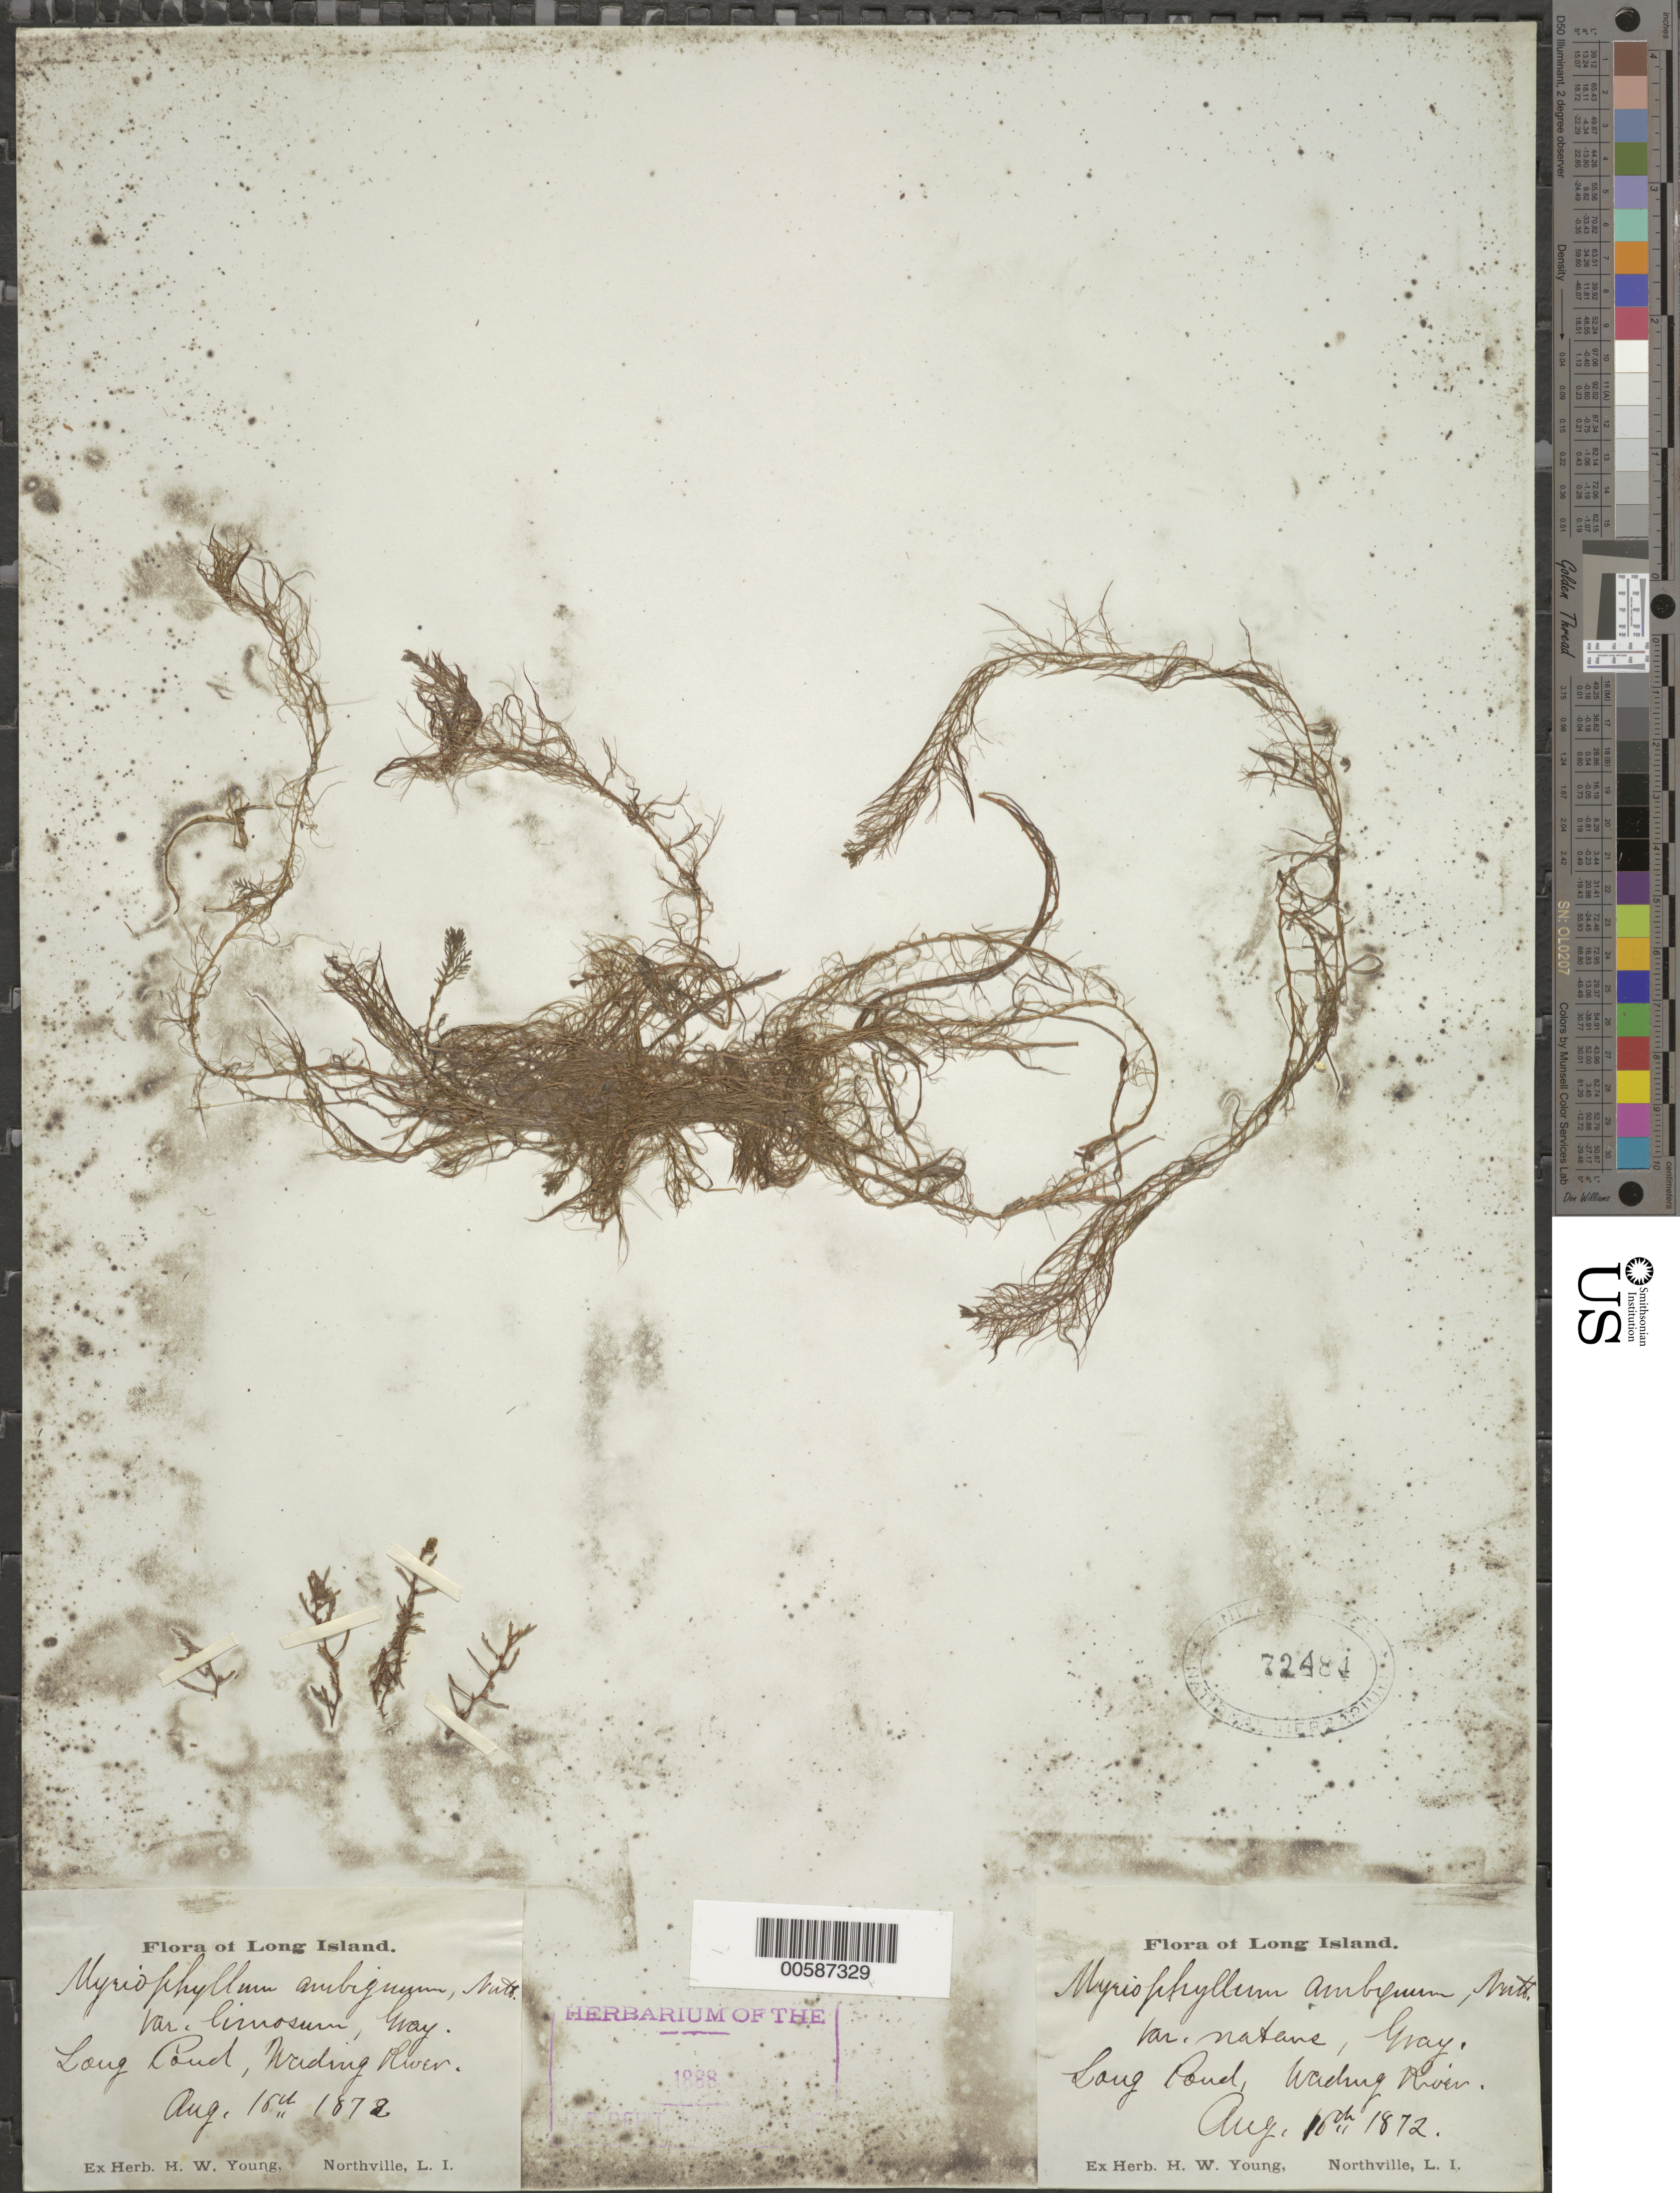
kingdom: Plantae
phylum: Tracheophyta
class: Magnoliopsida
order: Saxifragales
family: Haloragaceae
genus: Myriophyllum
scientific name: Myriophyllum humile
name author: (Raf.) Morong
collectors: M. Young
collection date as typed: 16 Aug 1872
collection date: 1872-08-16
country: United States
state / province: New York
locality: Long Island, Long Pond, Wading River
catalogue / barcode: US 72484